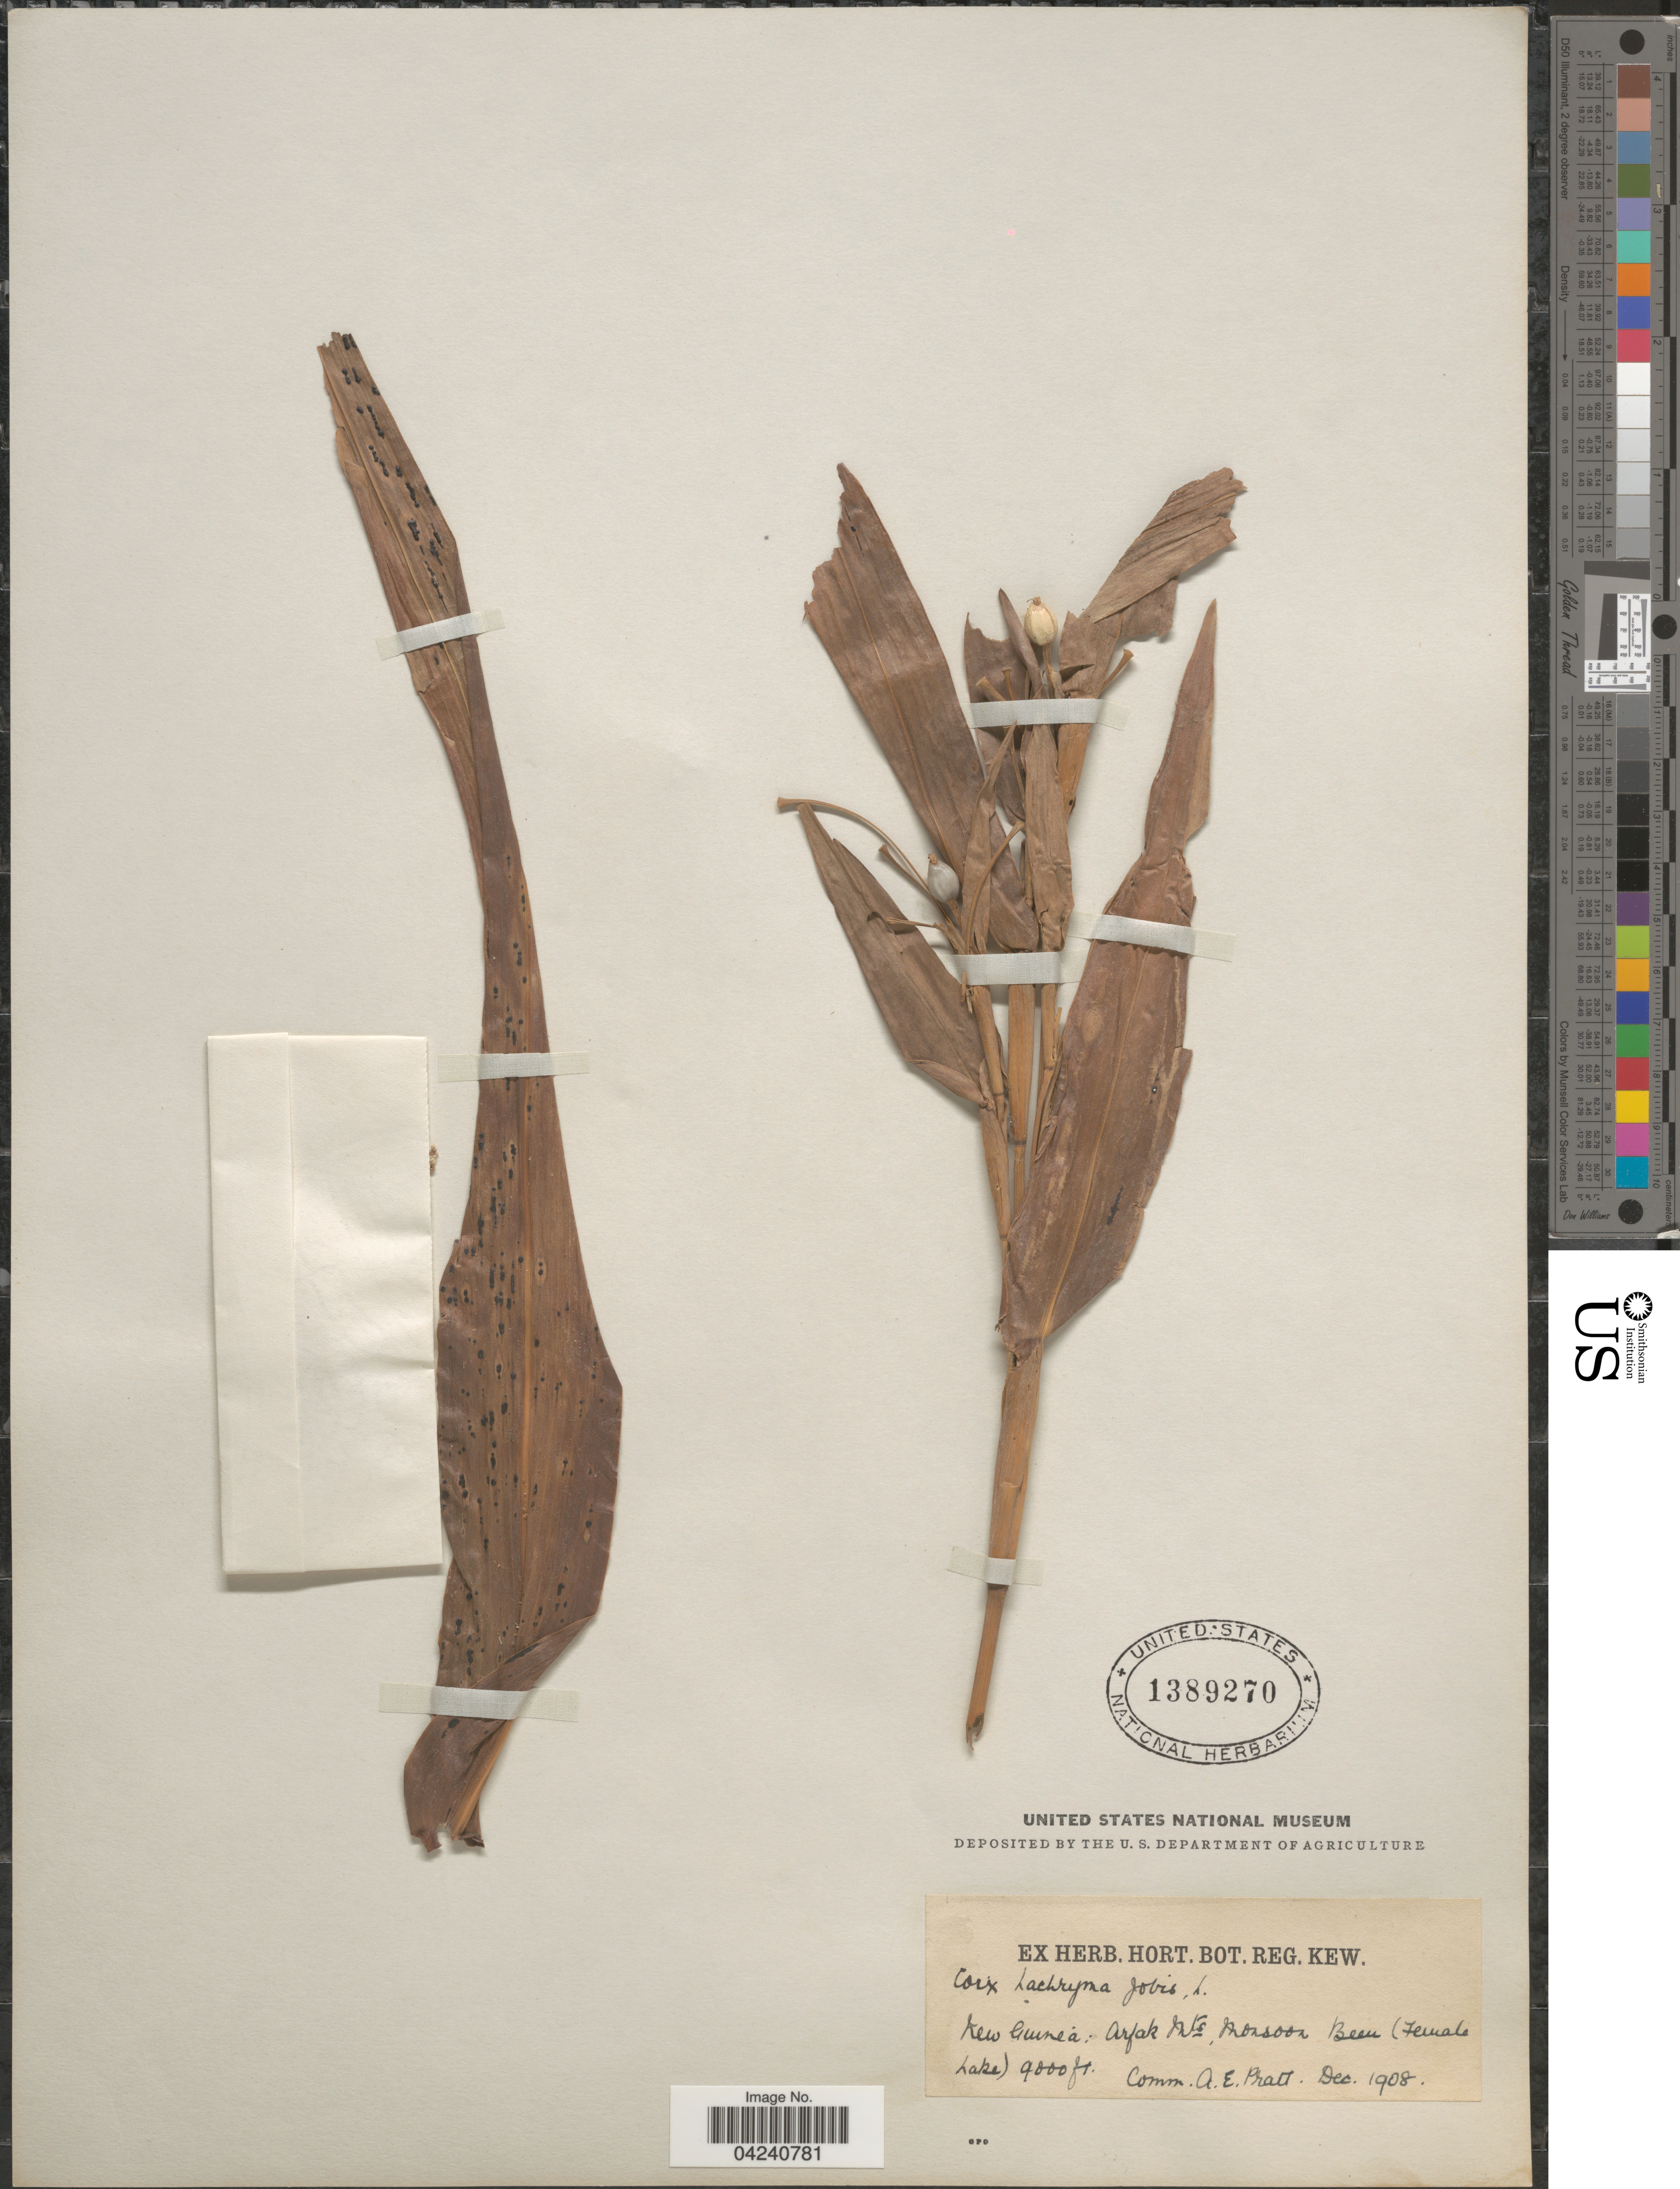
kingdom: Plantae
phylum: Tracheophyta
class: Liliopsida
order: Poales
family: Poaceae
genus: Coix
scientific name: Coix lacryma-jobi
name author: L.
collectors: Ex herb. Hort. Bot. Reg. Kew.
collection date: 1908-12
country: Indonesia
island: New Guinea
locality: New Guinea: Arfak Mts., Monsoon Beau [interpreted] (Female Lake).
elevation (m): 2743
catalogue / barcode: US 1389270